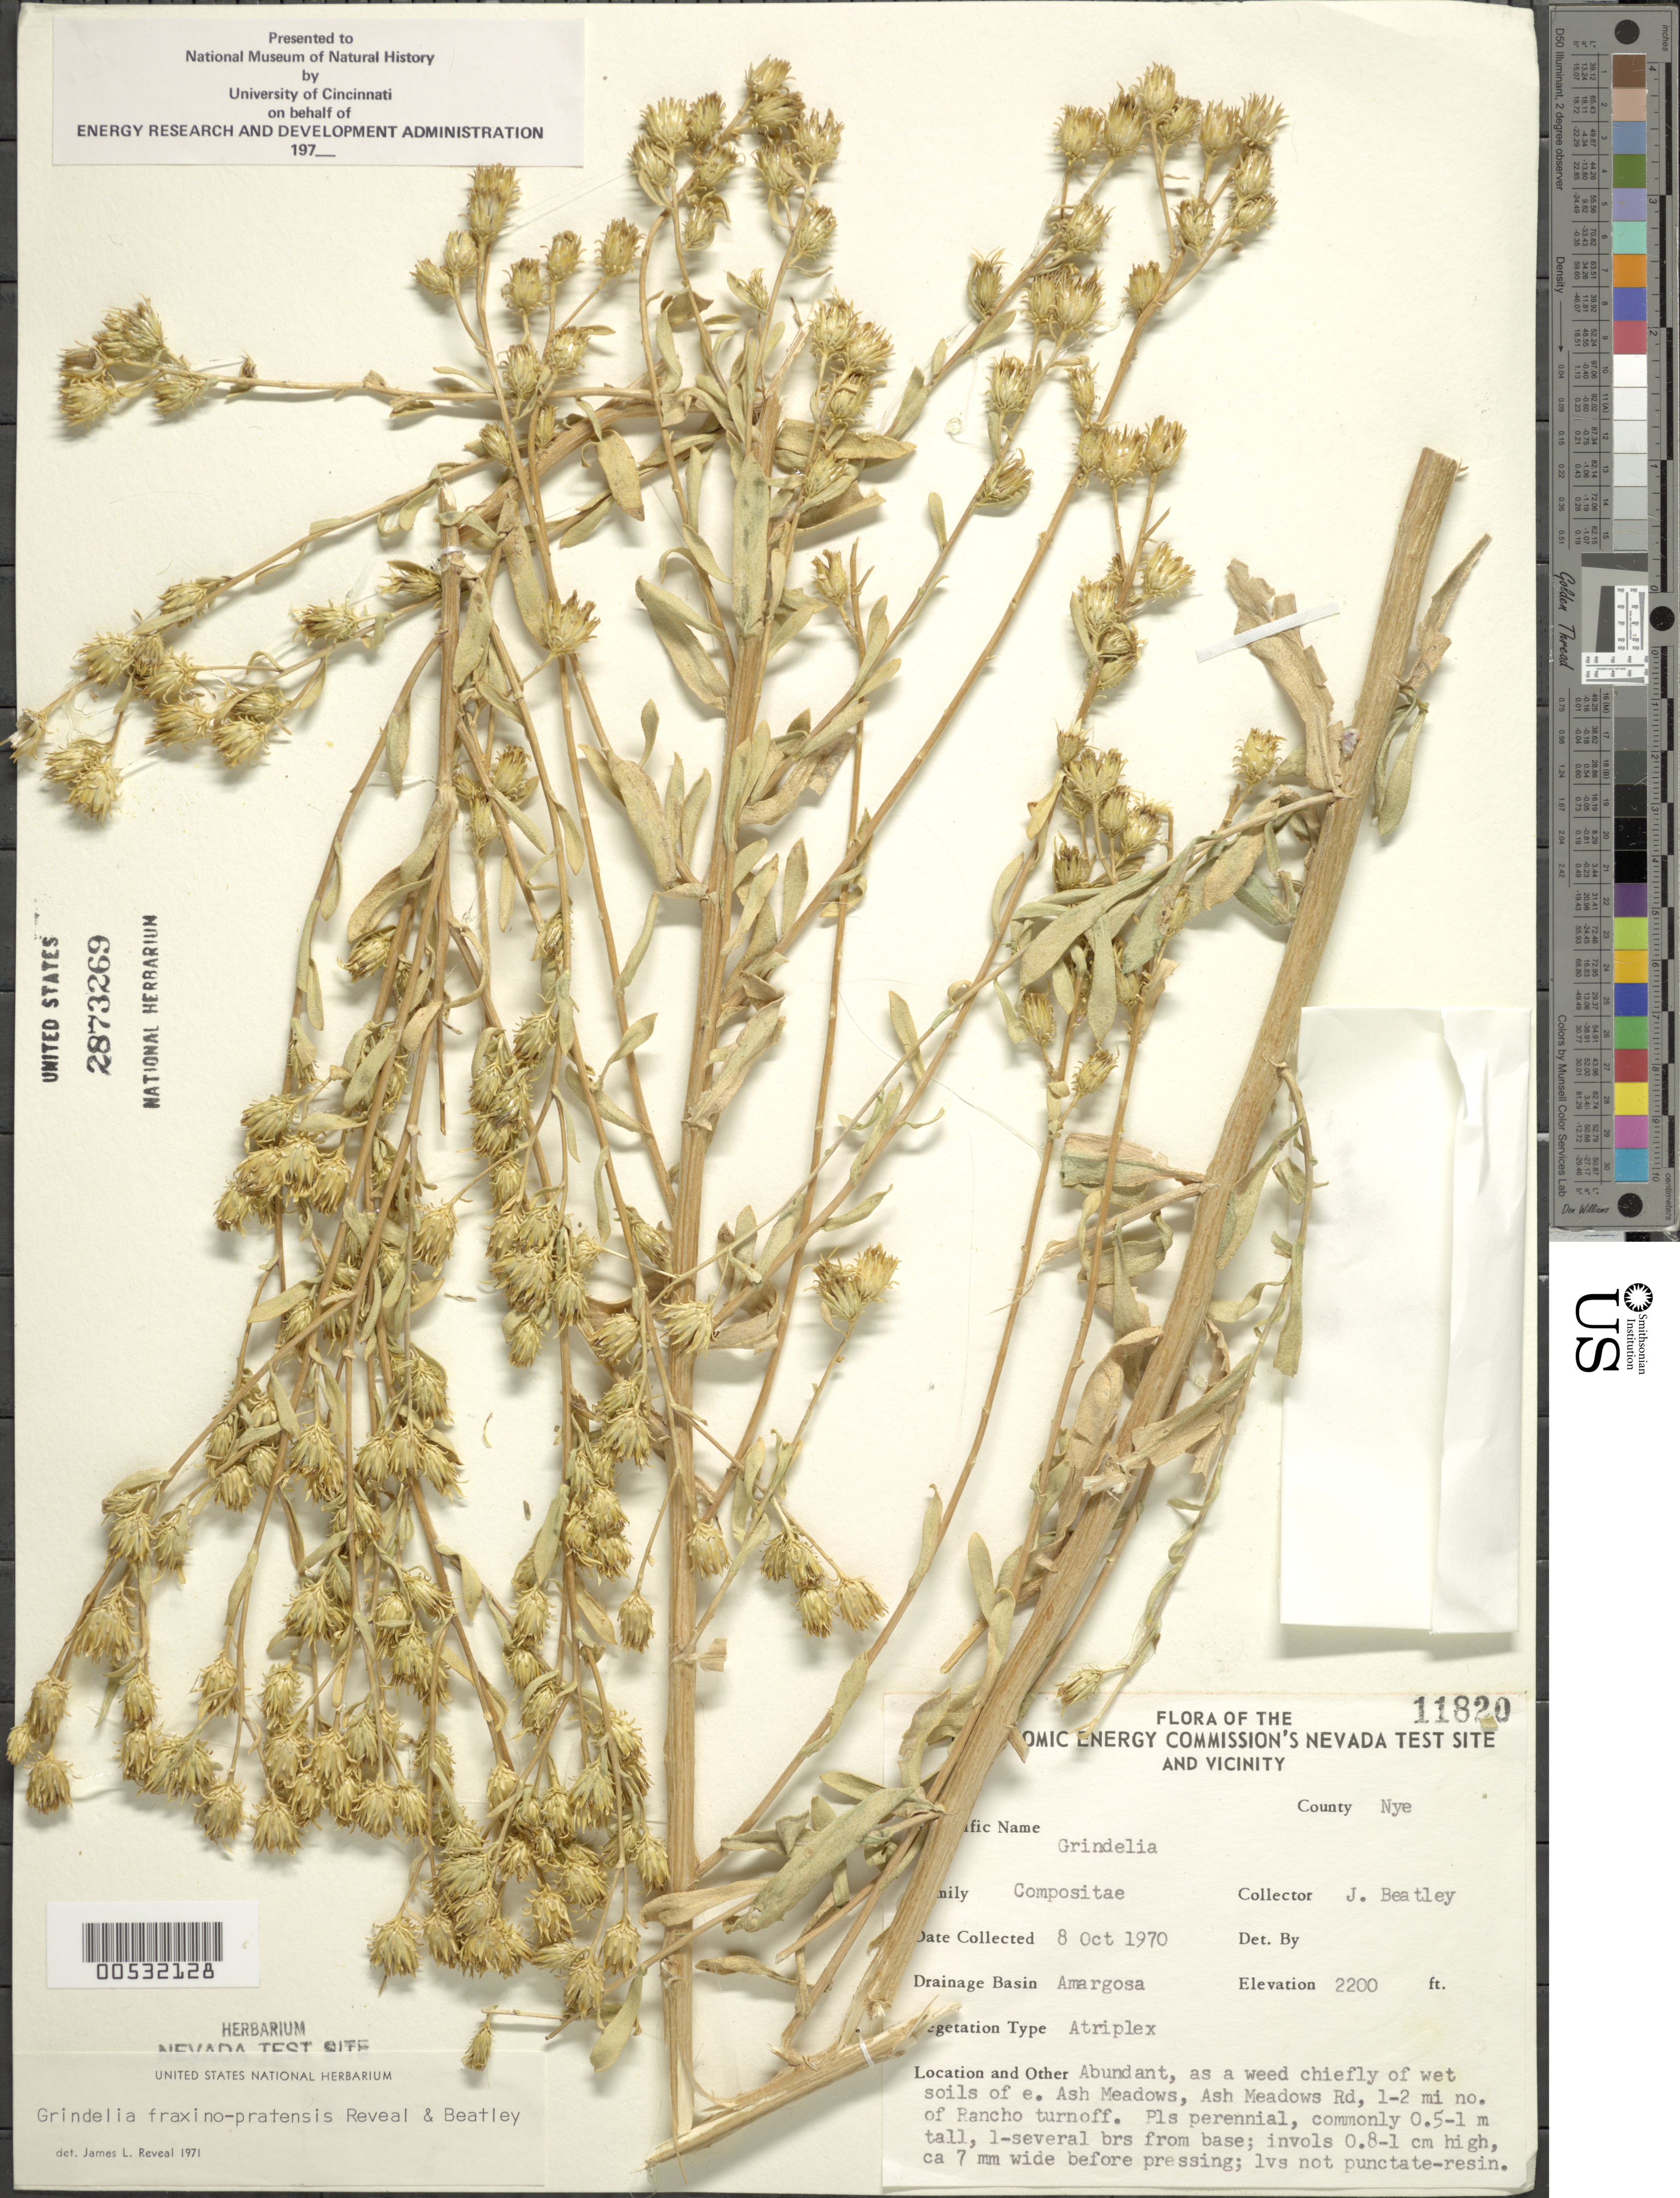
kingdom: Plantae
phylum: Tracheophyta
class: Magnoliopsida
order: Asterales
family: Asteraceae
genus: Grindelia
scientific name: Grindelia fraxino-pratensis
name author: Reveal & Beatley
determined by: Reveal, J. L.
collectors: J. C. Beatley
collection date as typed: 08 Oct 1970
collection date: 1970-10-08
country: United States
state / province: Nevada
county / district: Nye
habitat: Abundant, as a weed chiefly of wet soils.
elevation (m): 670.5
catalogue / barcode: US 2873269